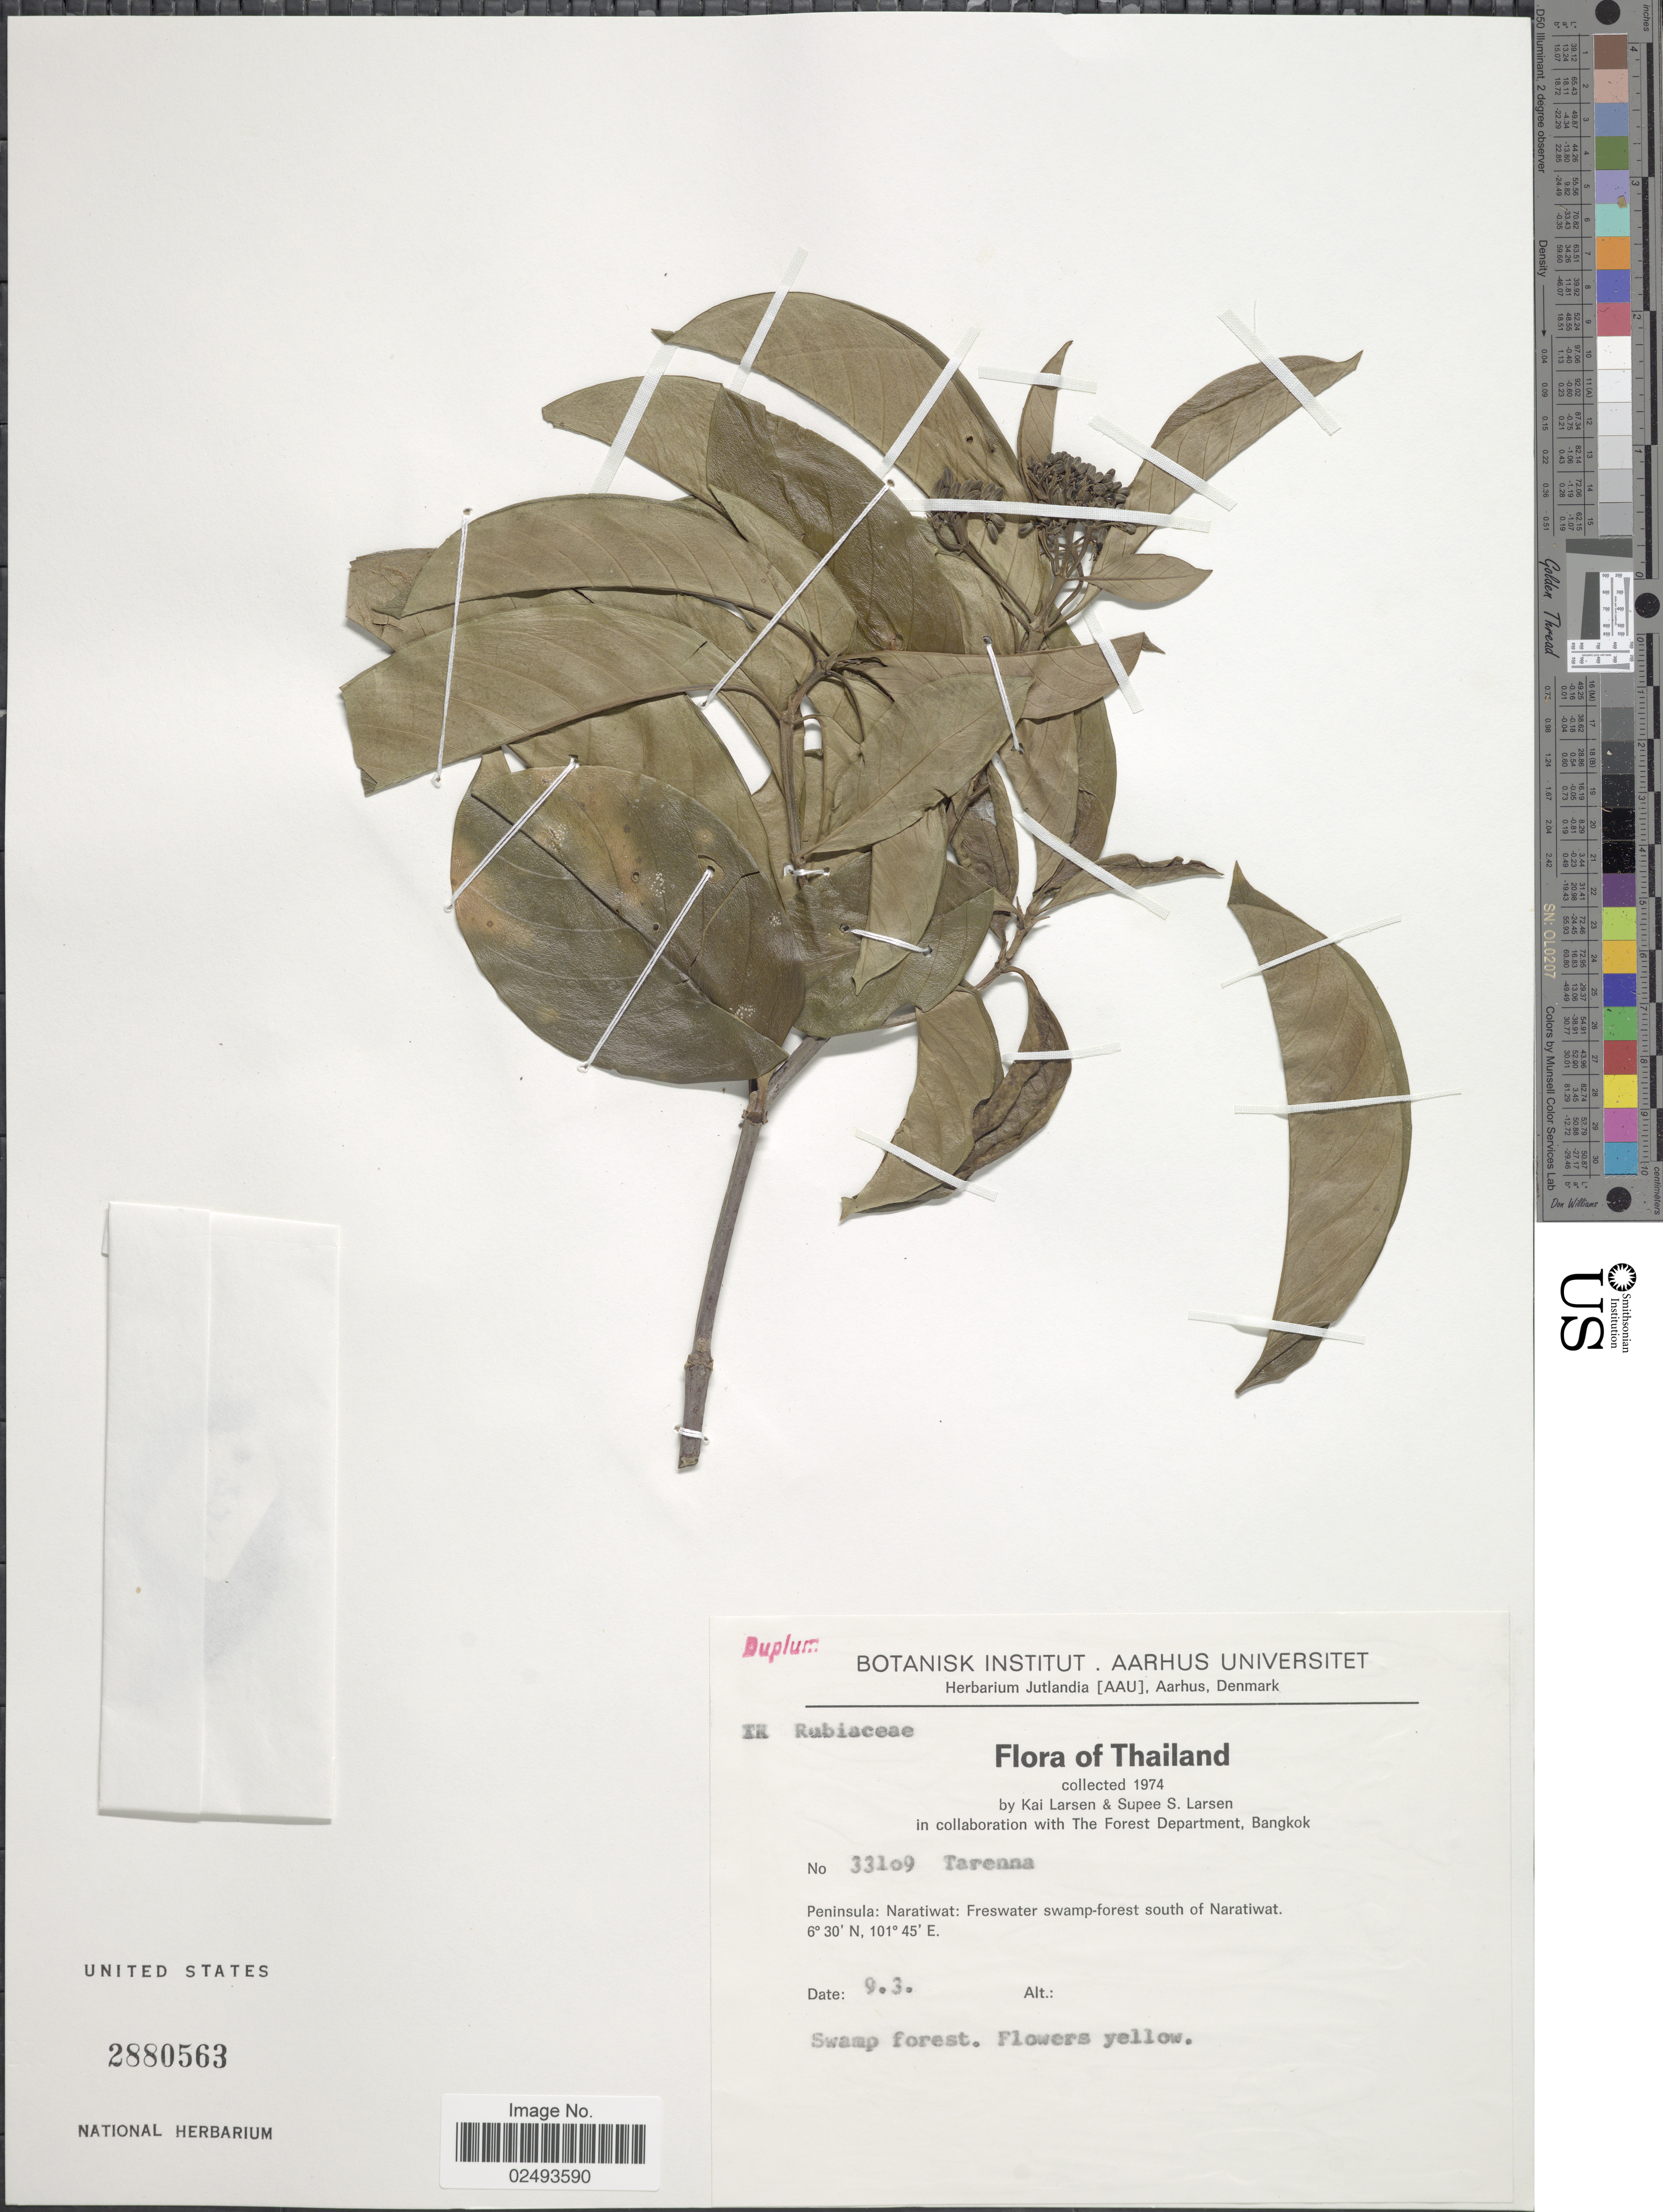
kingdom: Plantae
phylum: Tracheophyta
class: Magnoliopsida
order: Gentianales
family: Rubiaceae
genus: Tarenna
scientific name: Tarenna sp.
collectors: K. Larsen & S. Larsen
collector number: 33109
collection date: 1974-03-09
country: Thailand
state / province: Narathiwat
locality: Peninsula: Naratiwat: Freswater swamp-forest south of Naratiwat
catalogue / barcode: US 2880563